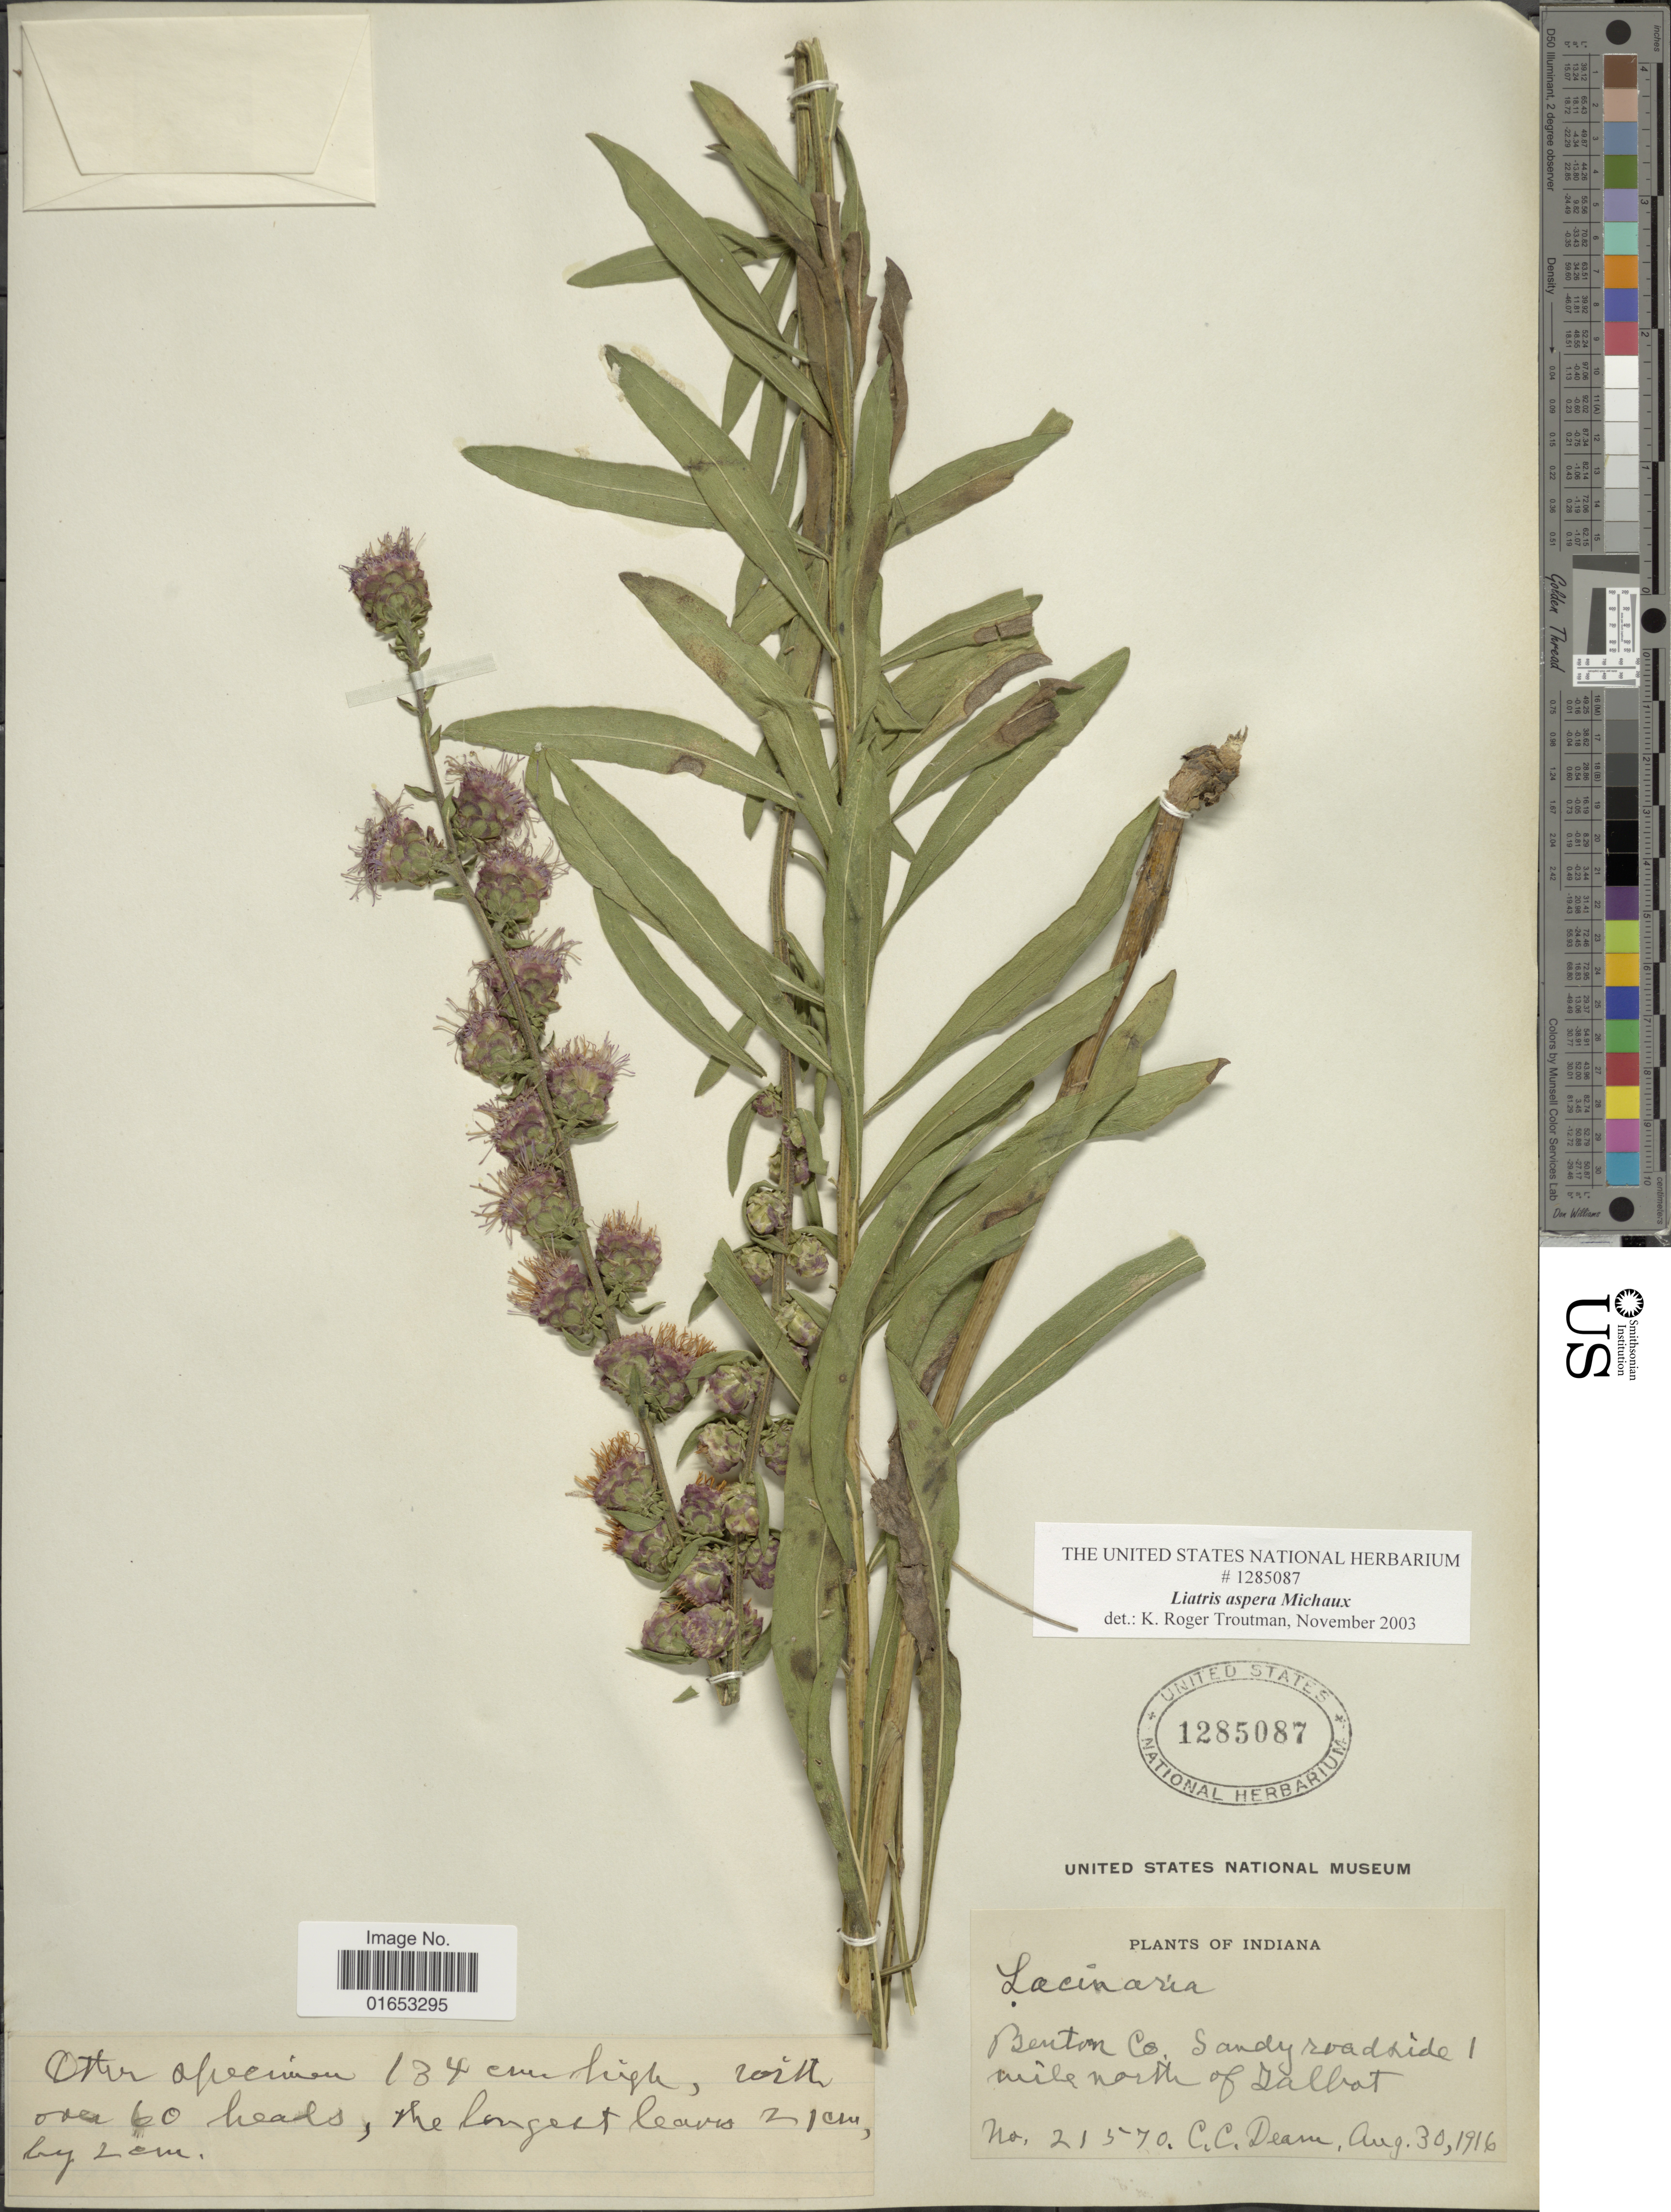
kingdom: Plantae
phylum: Tracheophyta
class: Magnoliopsida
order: Asterales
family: Asteraceae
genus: Liatris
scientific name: Liatris aspera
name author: Michx.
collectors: C. C. Deam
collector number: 21570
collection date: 1916-08-30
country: United States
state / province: Indiana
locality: Benton Co., 1 mile north of Talbot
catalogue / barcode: US 1285087